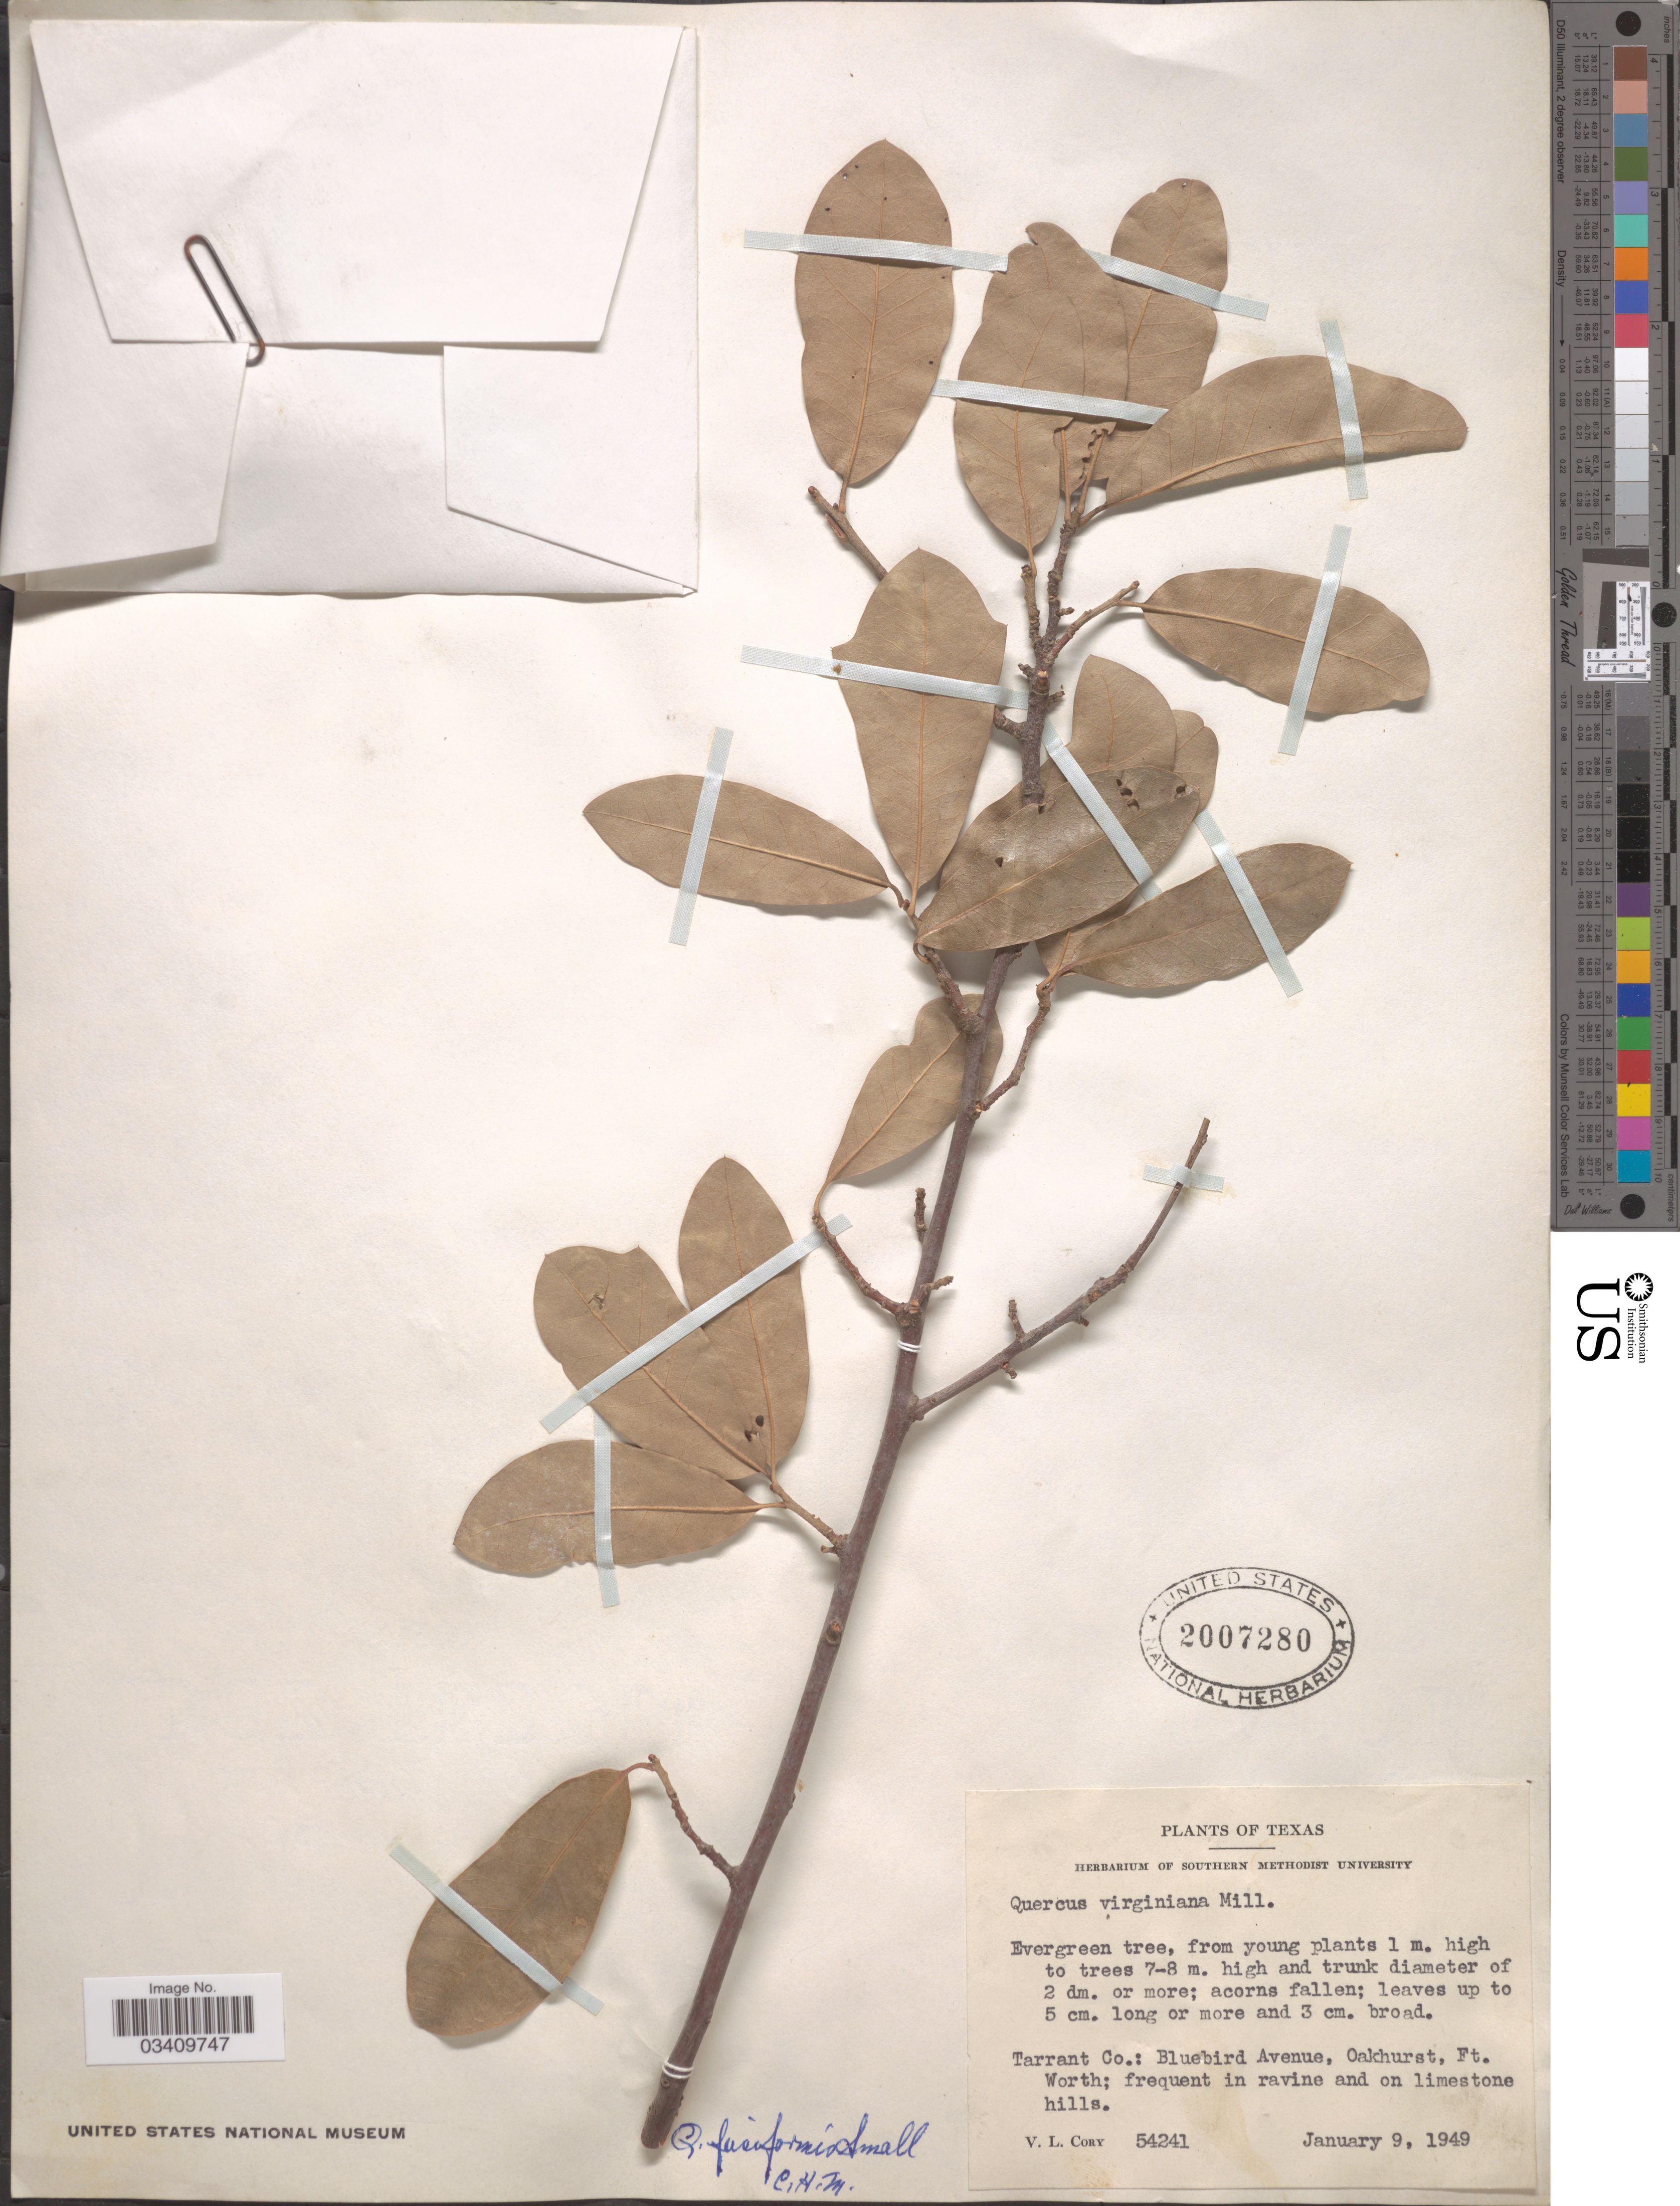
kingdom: Plantae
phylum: Tracheophyta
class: Magnoliopsida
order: Fagales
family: Fagaceae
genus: Quercus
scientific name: Quercus virginiana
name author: Mill.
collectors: V. Cory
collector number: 54241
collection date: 1949-01-09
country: United States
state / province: Texas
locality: Tarrant Co.: Bluebird Avenue, Oakhurst, Ft. Worth.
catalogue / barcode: US 2007280